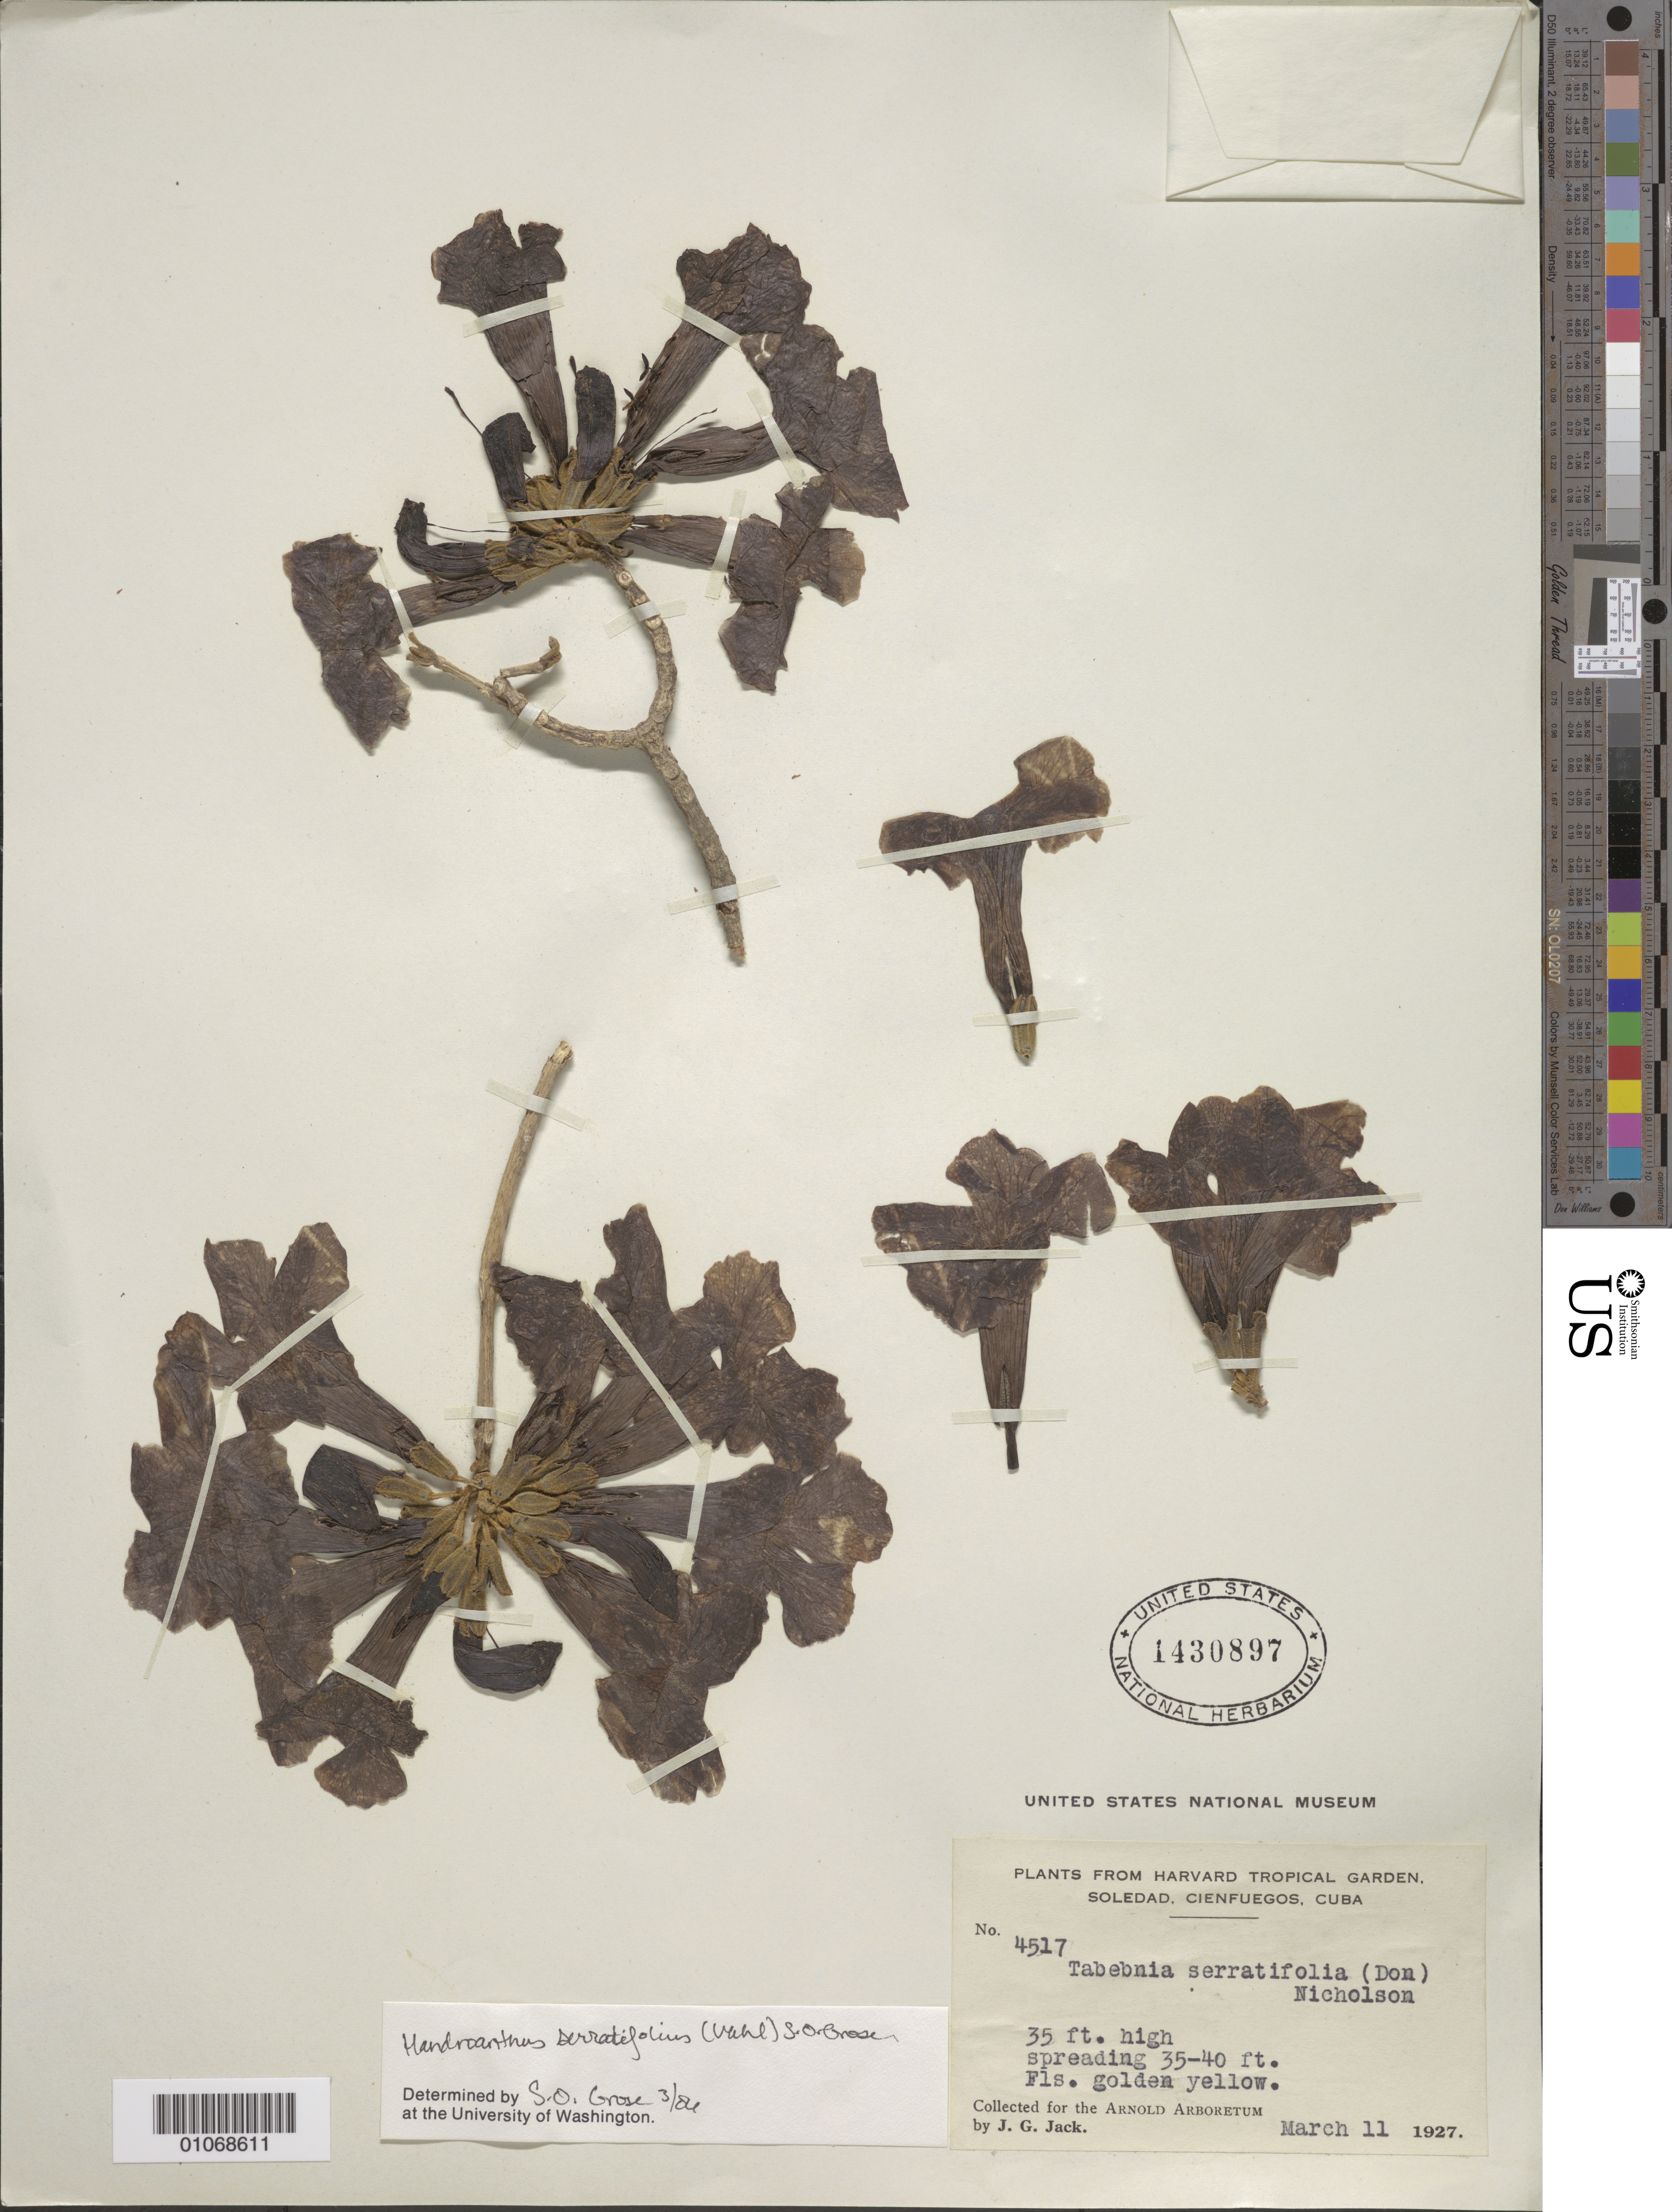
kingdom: Plantae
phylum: Tracheophyta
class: Magnoliopsida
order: Lamiales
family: Bignoniaceae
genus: Handroanthus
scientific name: Handroanthus serratifolius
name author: (Vahl) S.O. Grose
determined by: Strong, M. T., (US), Smithsonian Institution - National Museum of Natural History (UNITED STATES)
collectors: J. G. Jack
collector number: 4517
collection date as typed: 11 Mar 1927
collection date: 1927-03-11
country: Cuba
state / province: Cienfuegos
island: Cuba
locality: Cienfuegos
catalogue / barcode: US 1430897